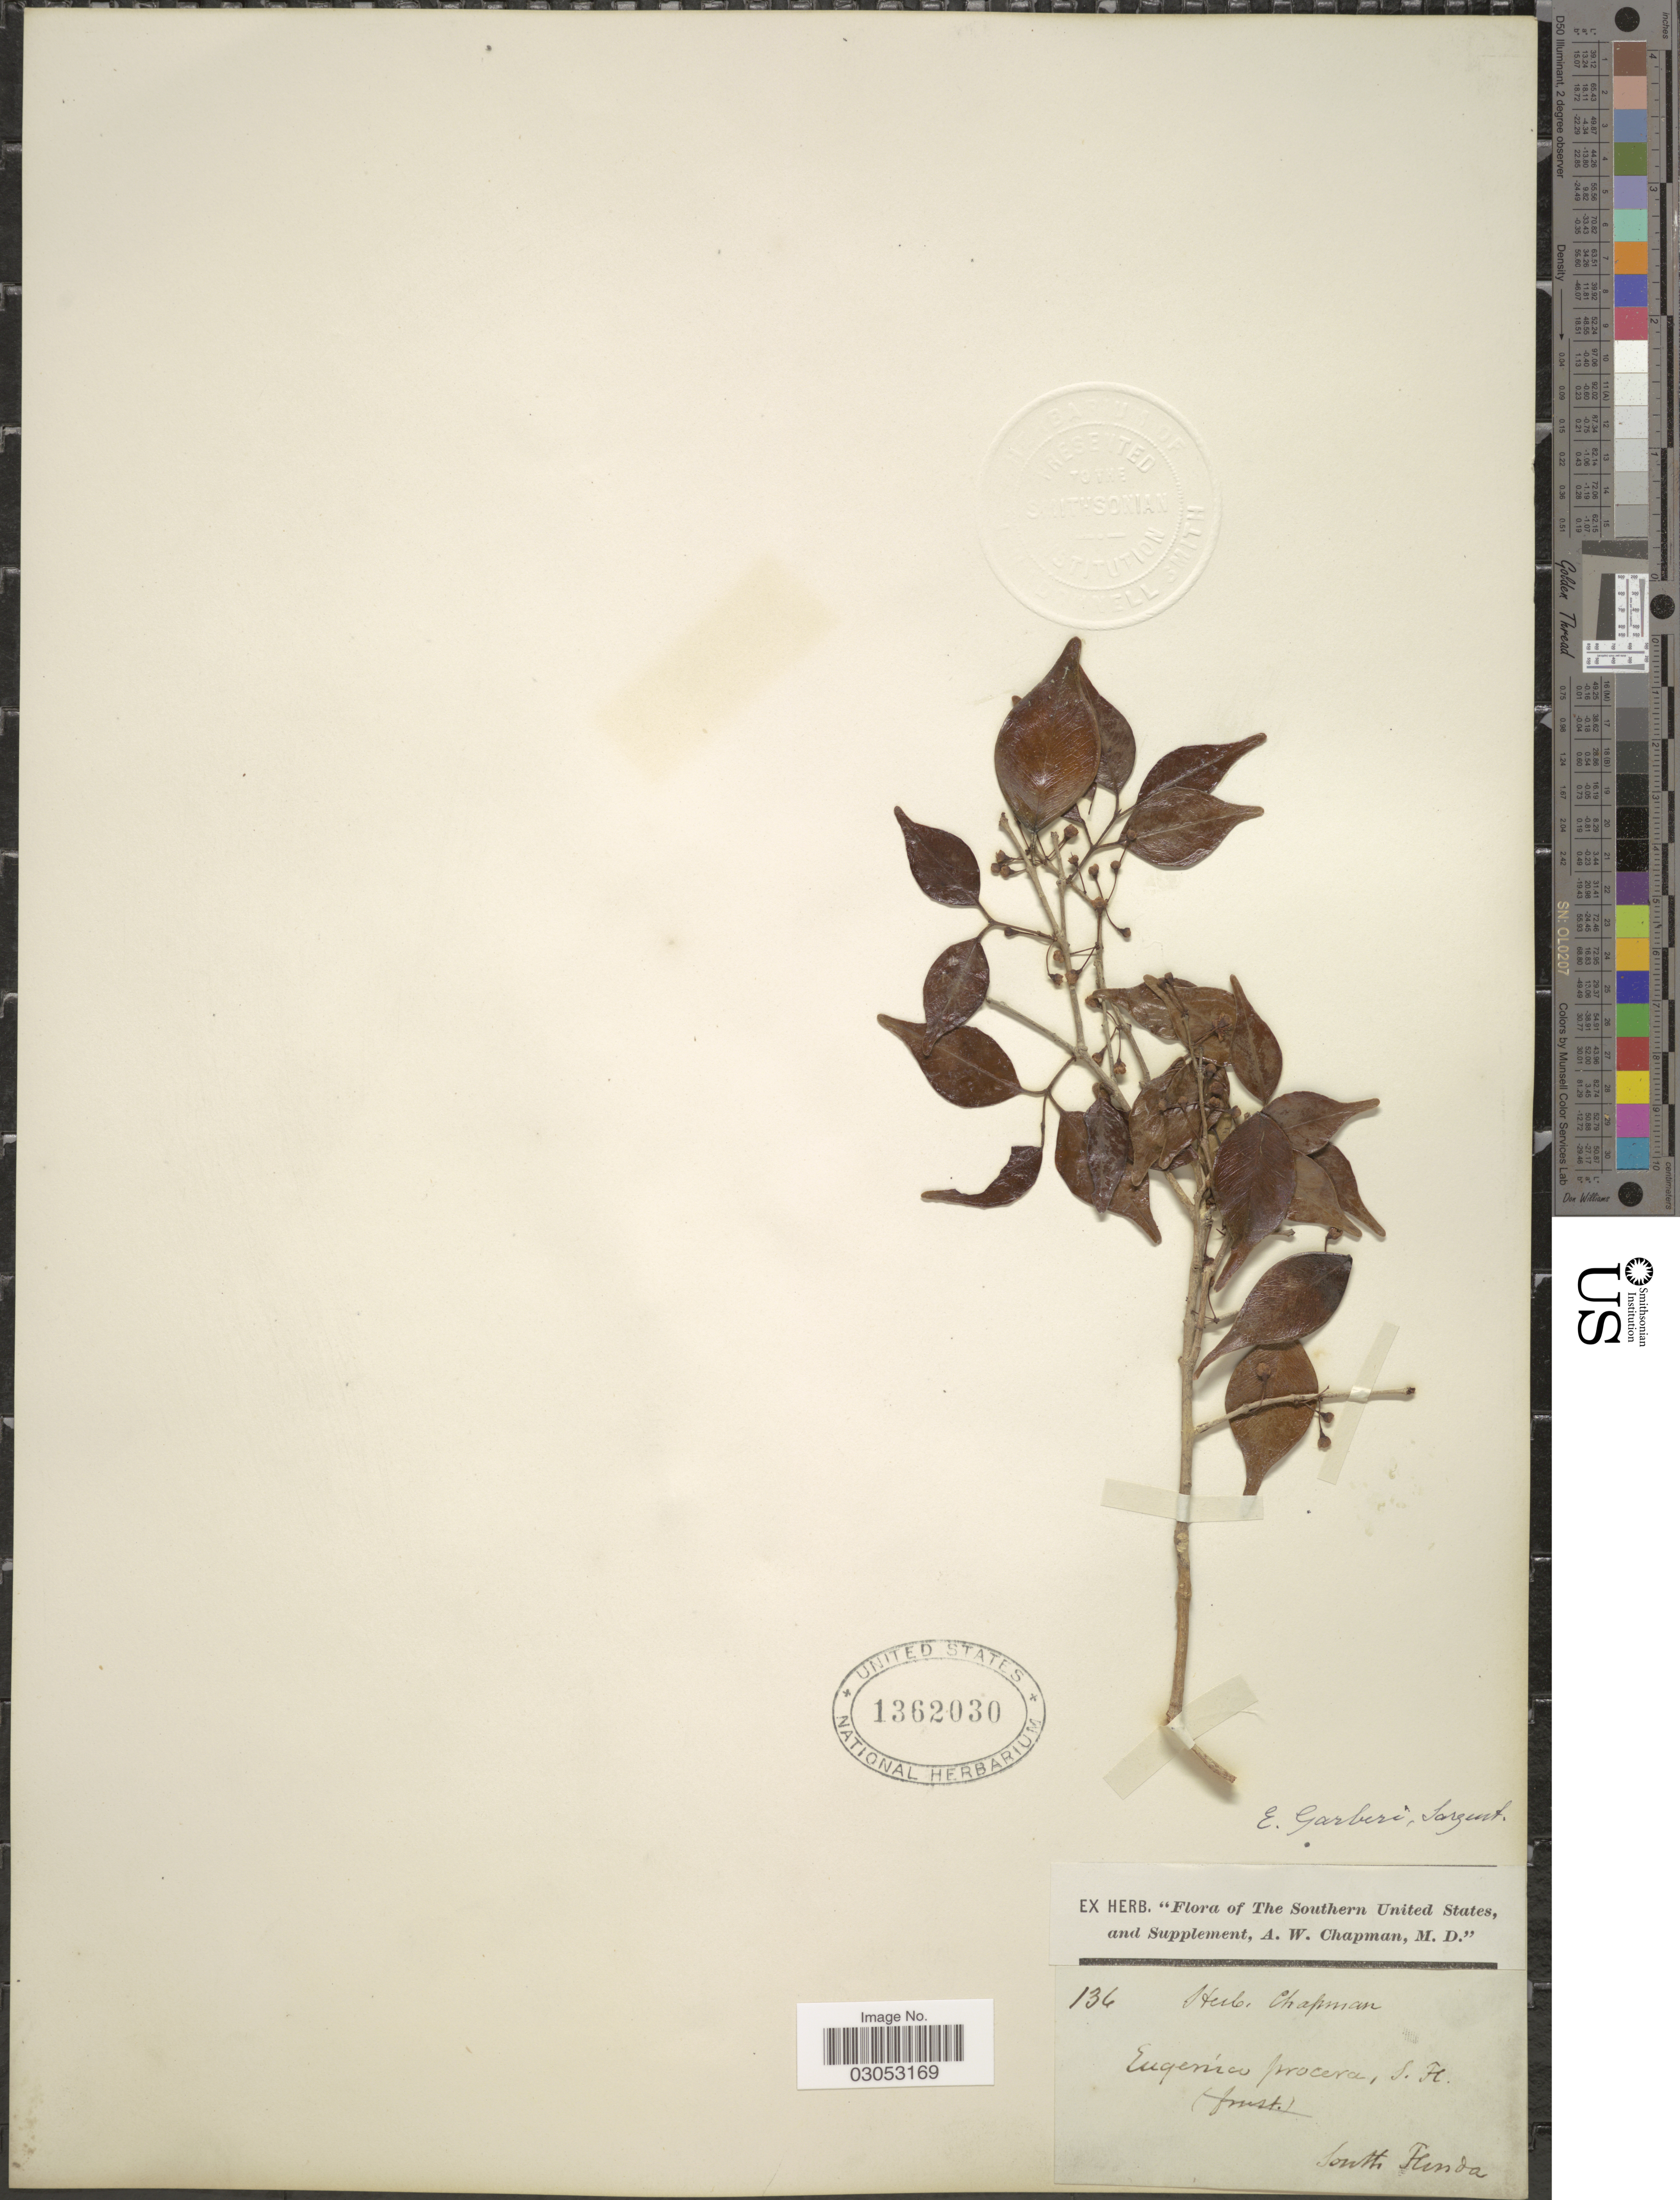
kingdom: Plantae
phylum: Tracheophyta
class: Magnoliopsida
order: Myrtales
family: Myrtaceae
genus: Eugenia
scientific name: Eugenia confusa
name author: DC.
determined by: Strong, Mark T., (BOT), Smithsonian Institution - National Museum of Natural History (UNITED STATES)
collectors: ex herb. A.W. Chapman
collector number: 136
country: United States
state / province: Florida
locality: The Southern United States, and Supplement. South Florida.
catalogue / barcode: US 1362030